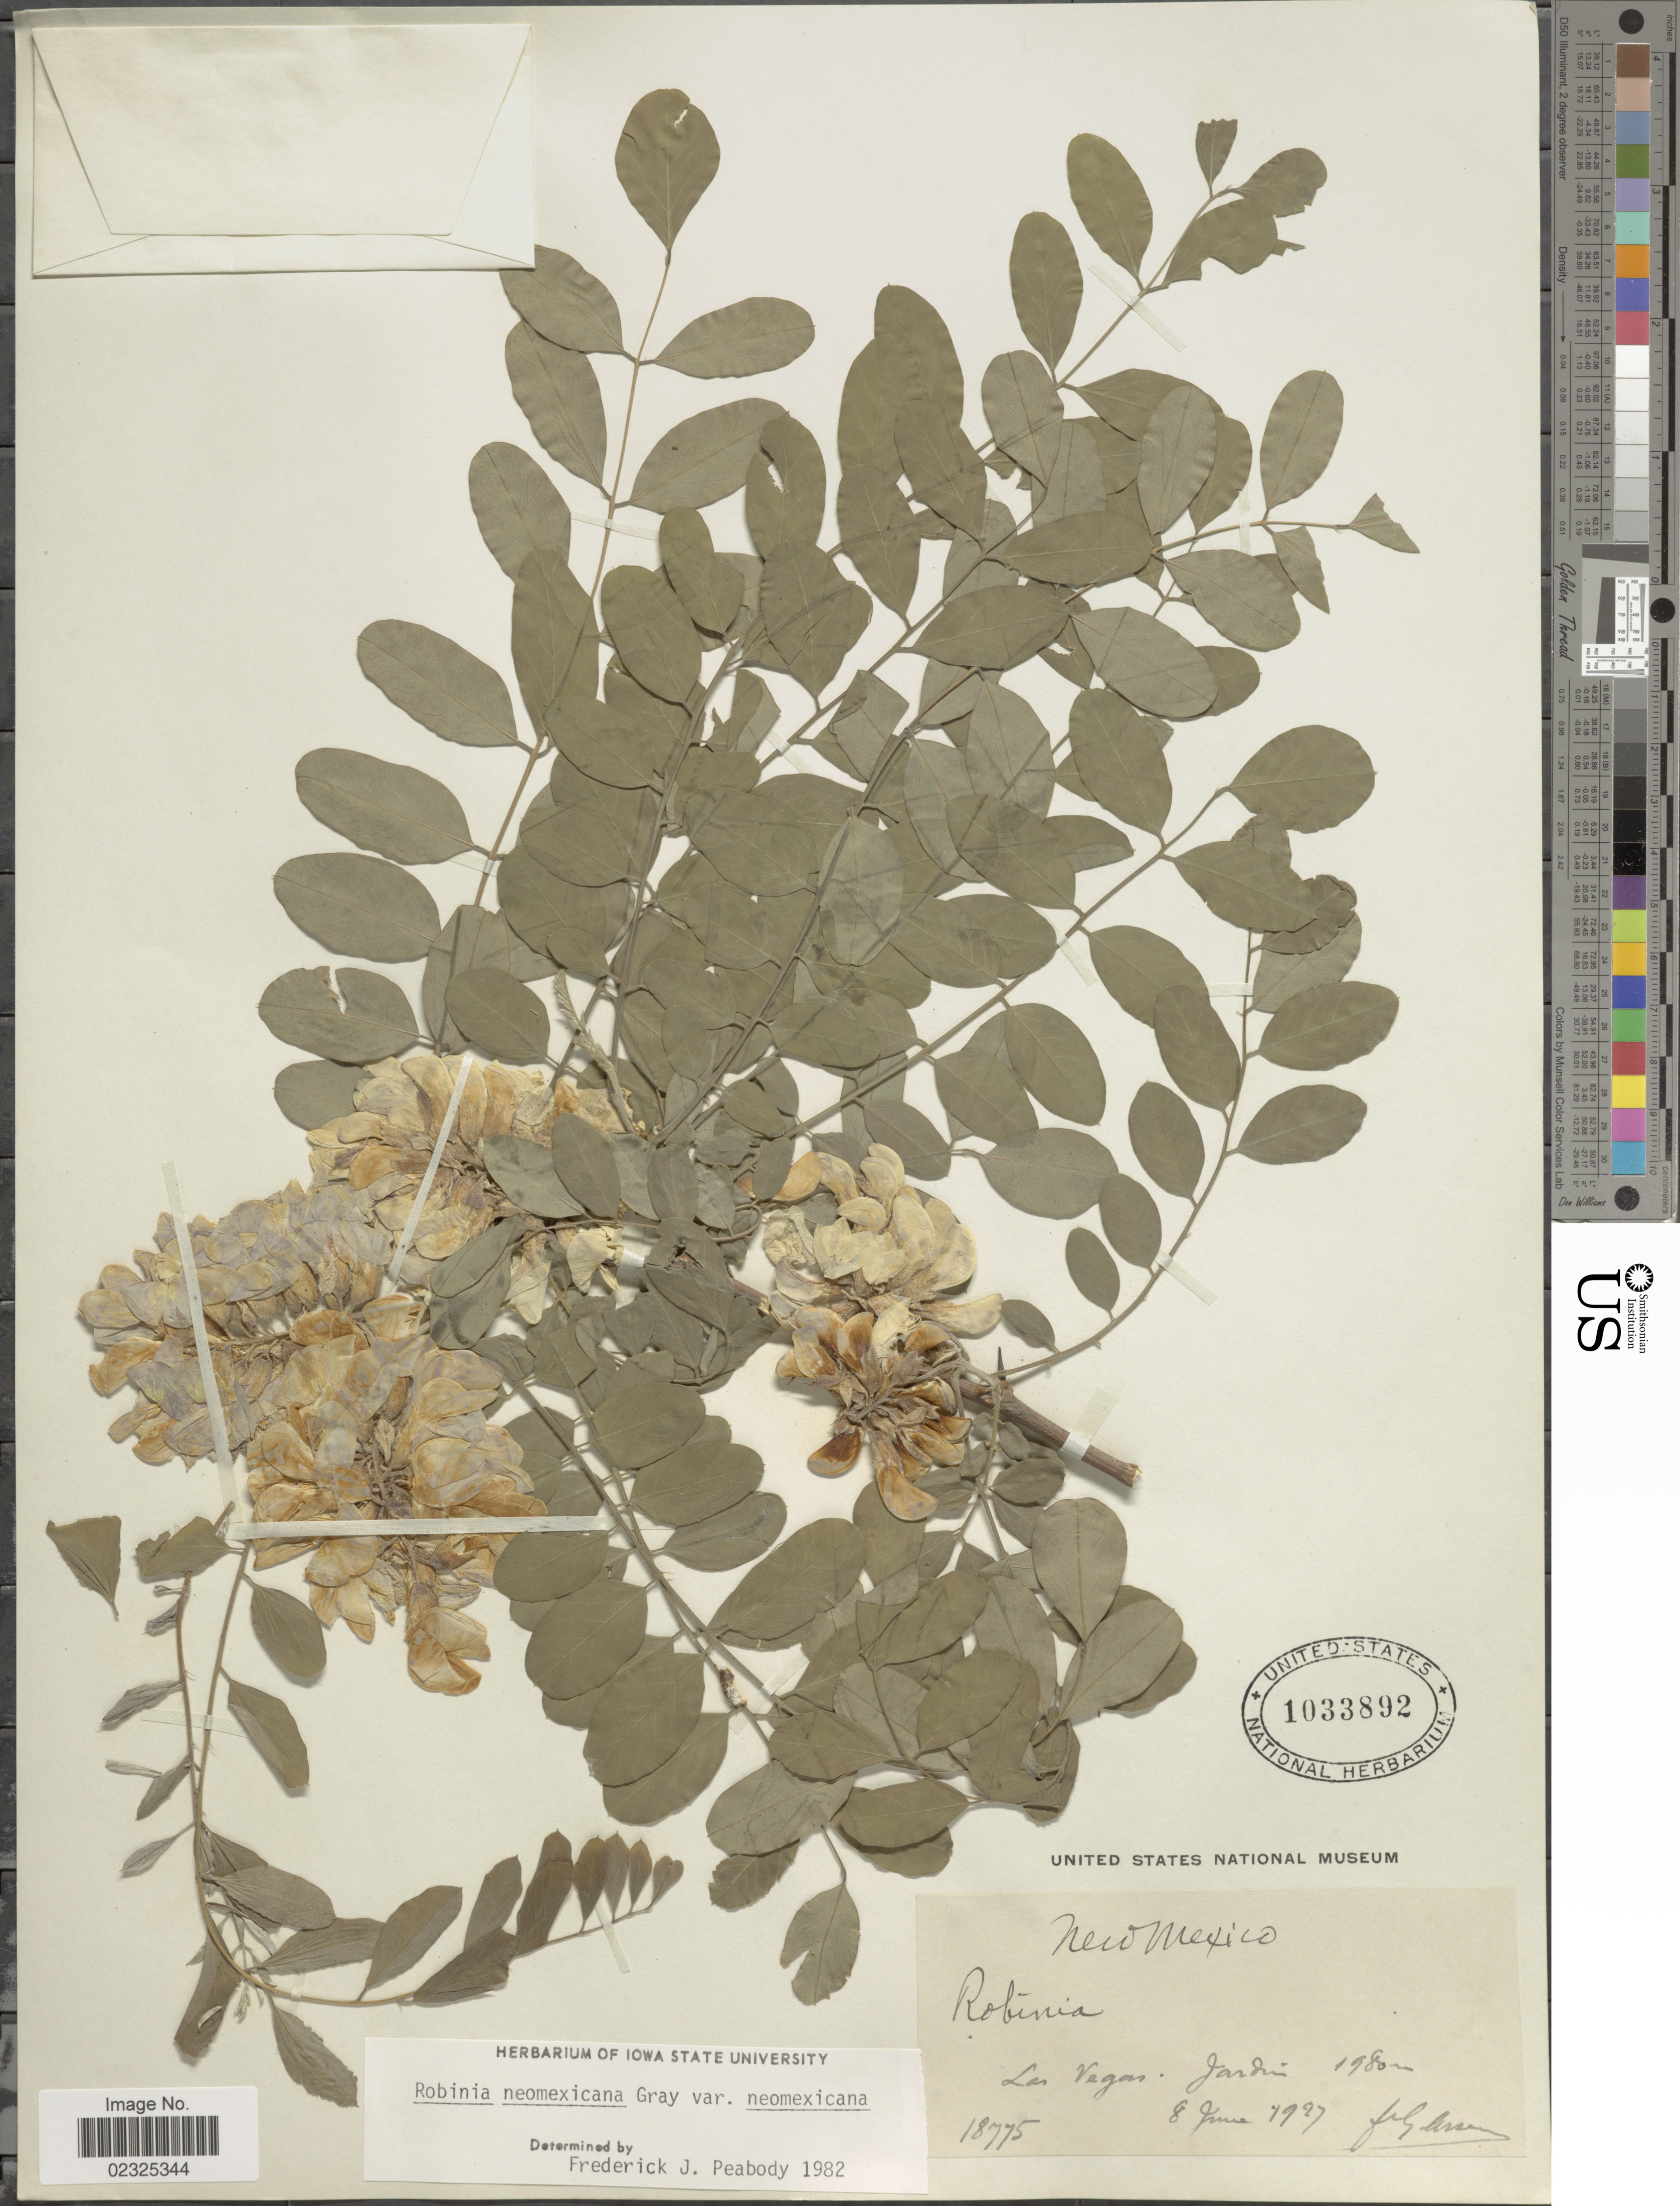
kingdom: Plantae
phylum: Tracheophyta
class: Magnoliopsida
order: Fabales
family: Fabaceae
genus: Robinia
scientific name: Robinia neomexicana var. neomexicana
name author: A. Gray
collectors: F. Hyacinth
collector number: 18775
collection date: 1927-06-08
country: United States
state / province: New Mexico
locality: Las Vegas Jardin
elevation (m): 1980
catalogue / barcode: US 1033892